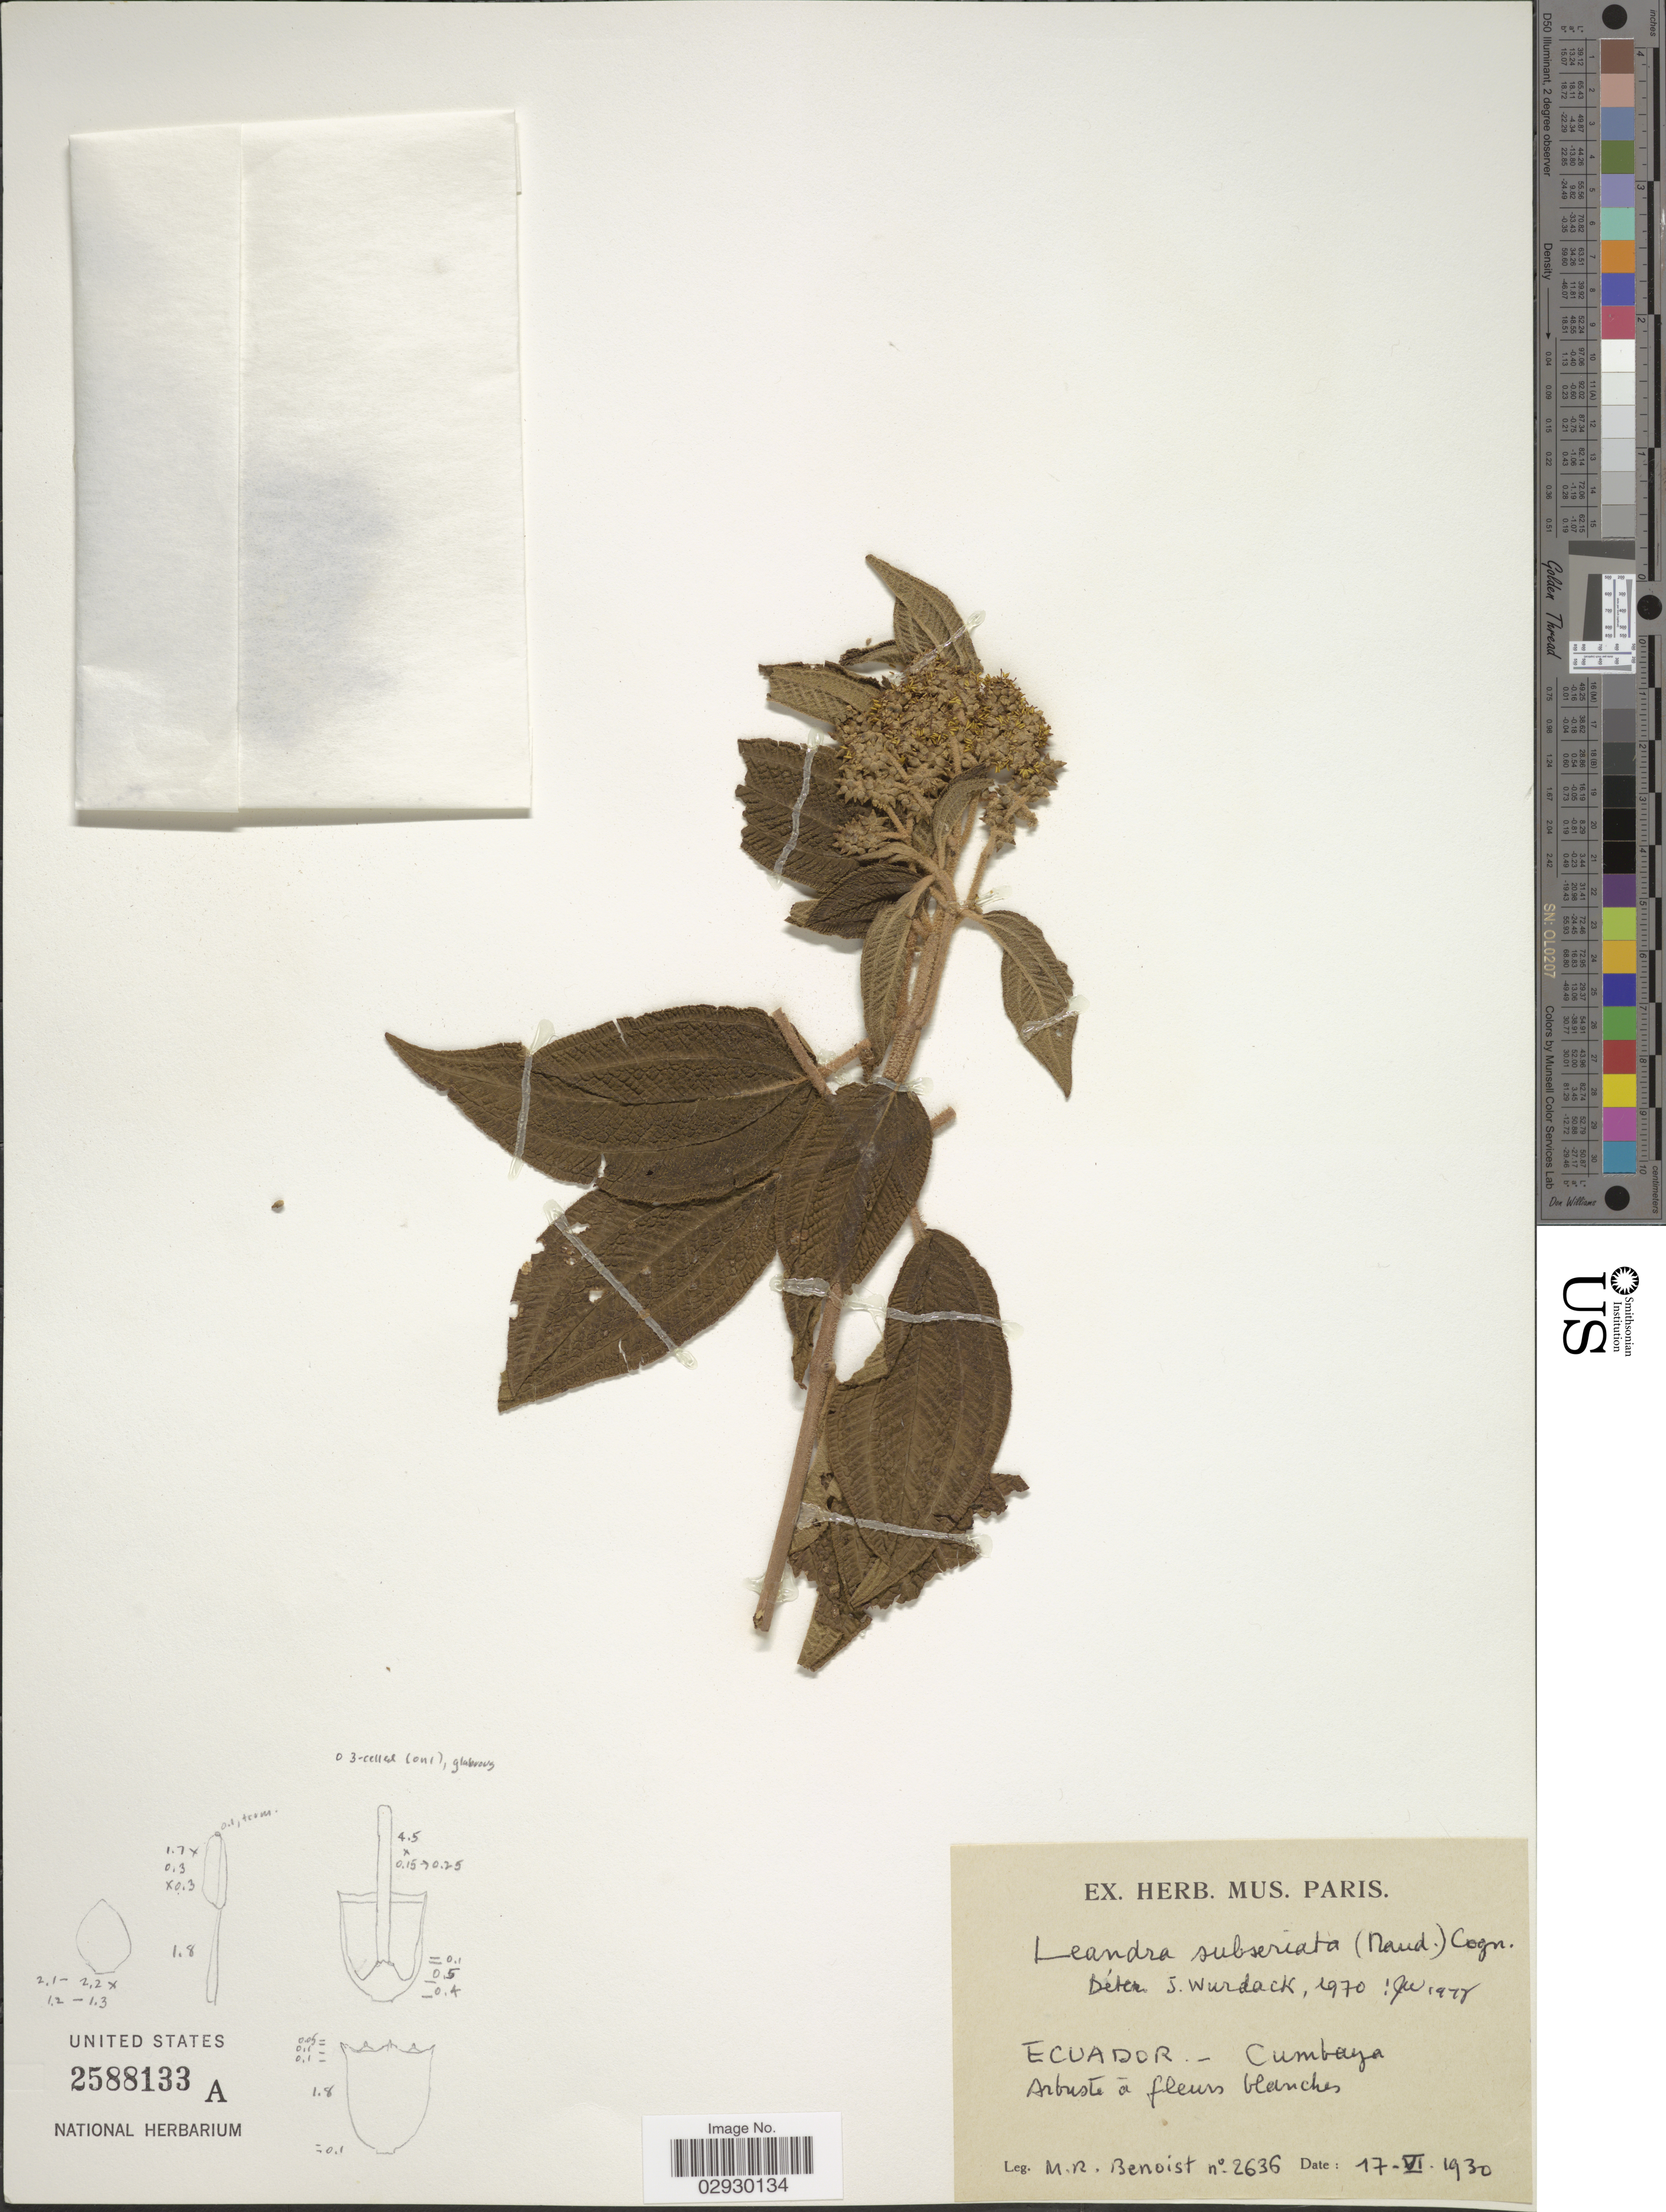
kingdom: Plantae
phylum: Tracheophyta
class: Magnoliopsida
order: Myrtales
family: Melastomataceae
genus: Leandra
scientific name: Leandra subseriata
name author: (Naudin) Cogn.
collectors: M. Benoist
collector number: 2636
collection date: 1930-06-17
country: Ecuador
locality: Cumbaya.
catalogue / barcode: US 2588133A